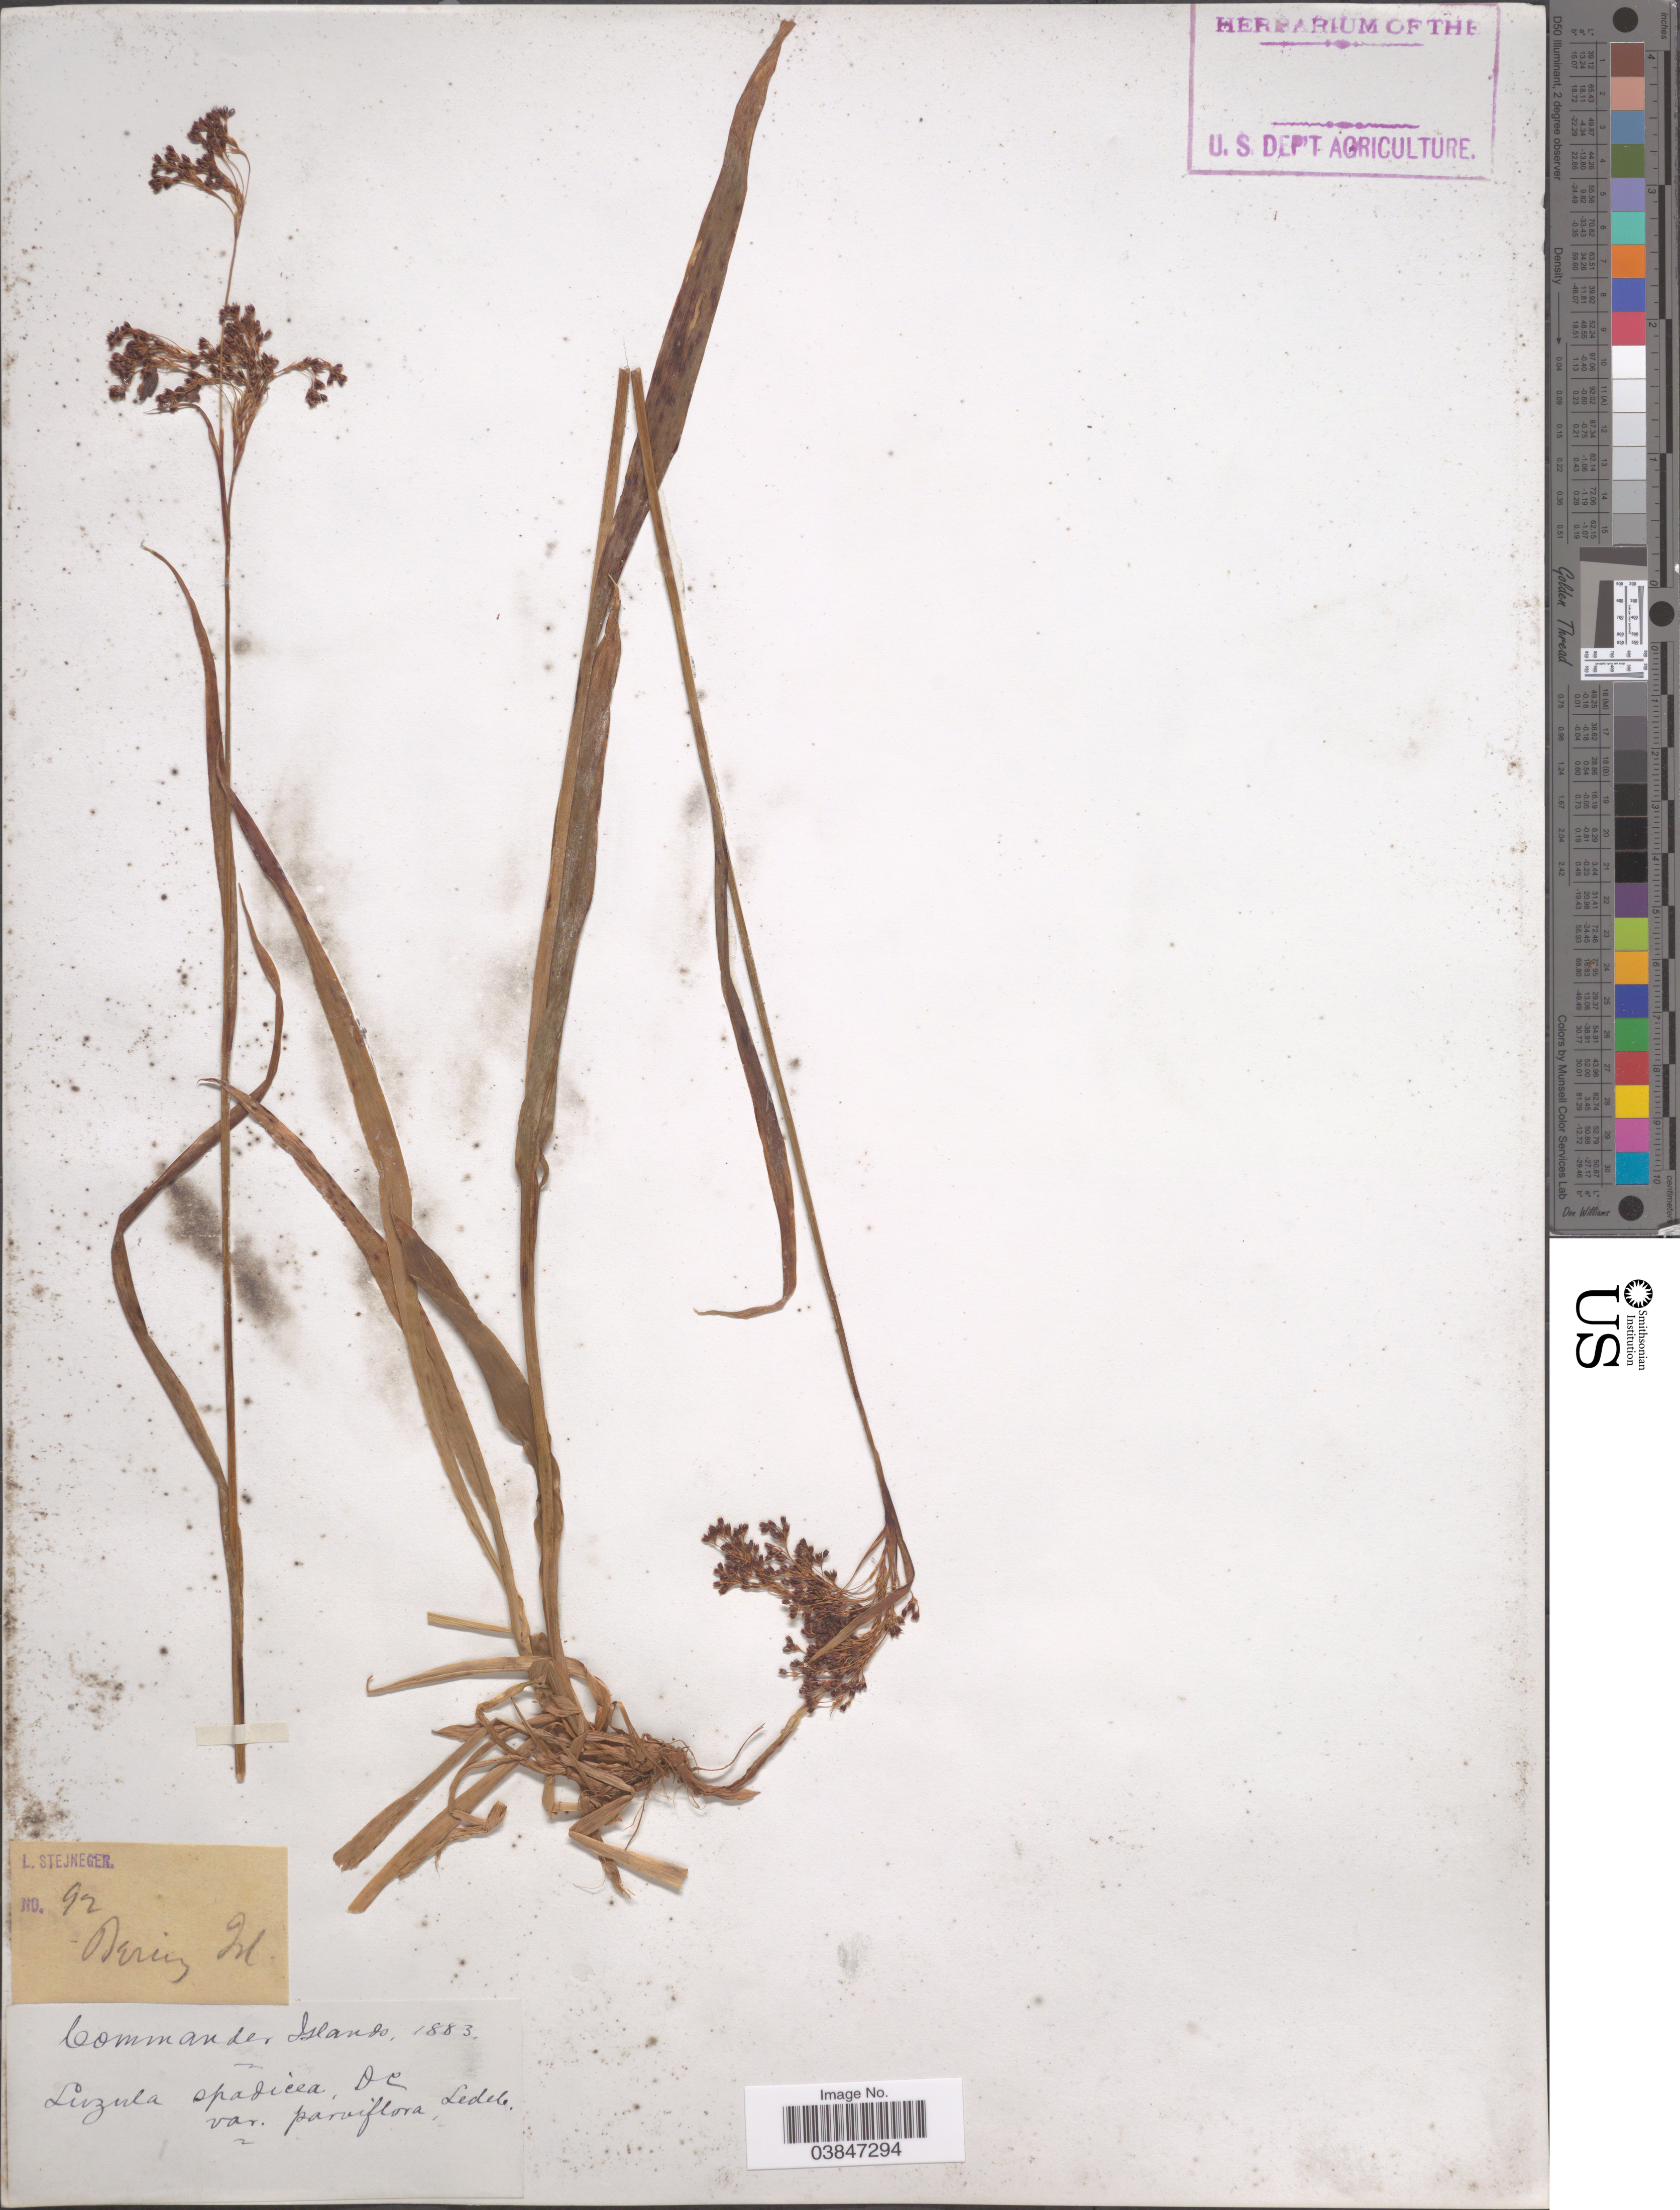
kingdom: Plantae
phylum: Tracheophyta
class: Liliopsida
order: Poales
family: Juncaceae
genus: Luzula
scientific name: Luzula wahlenbergii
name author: Rupr.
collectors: L. Stejneger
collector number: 92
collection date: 1883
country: Russian Federation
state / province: Kamchatka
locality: Bering Isl. Commander Islands.